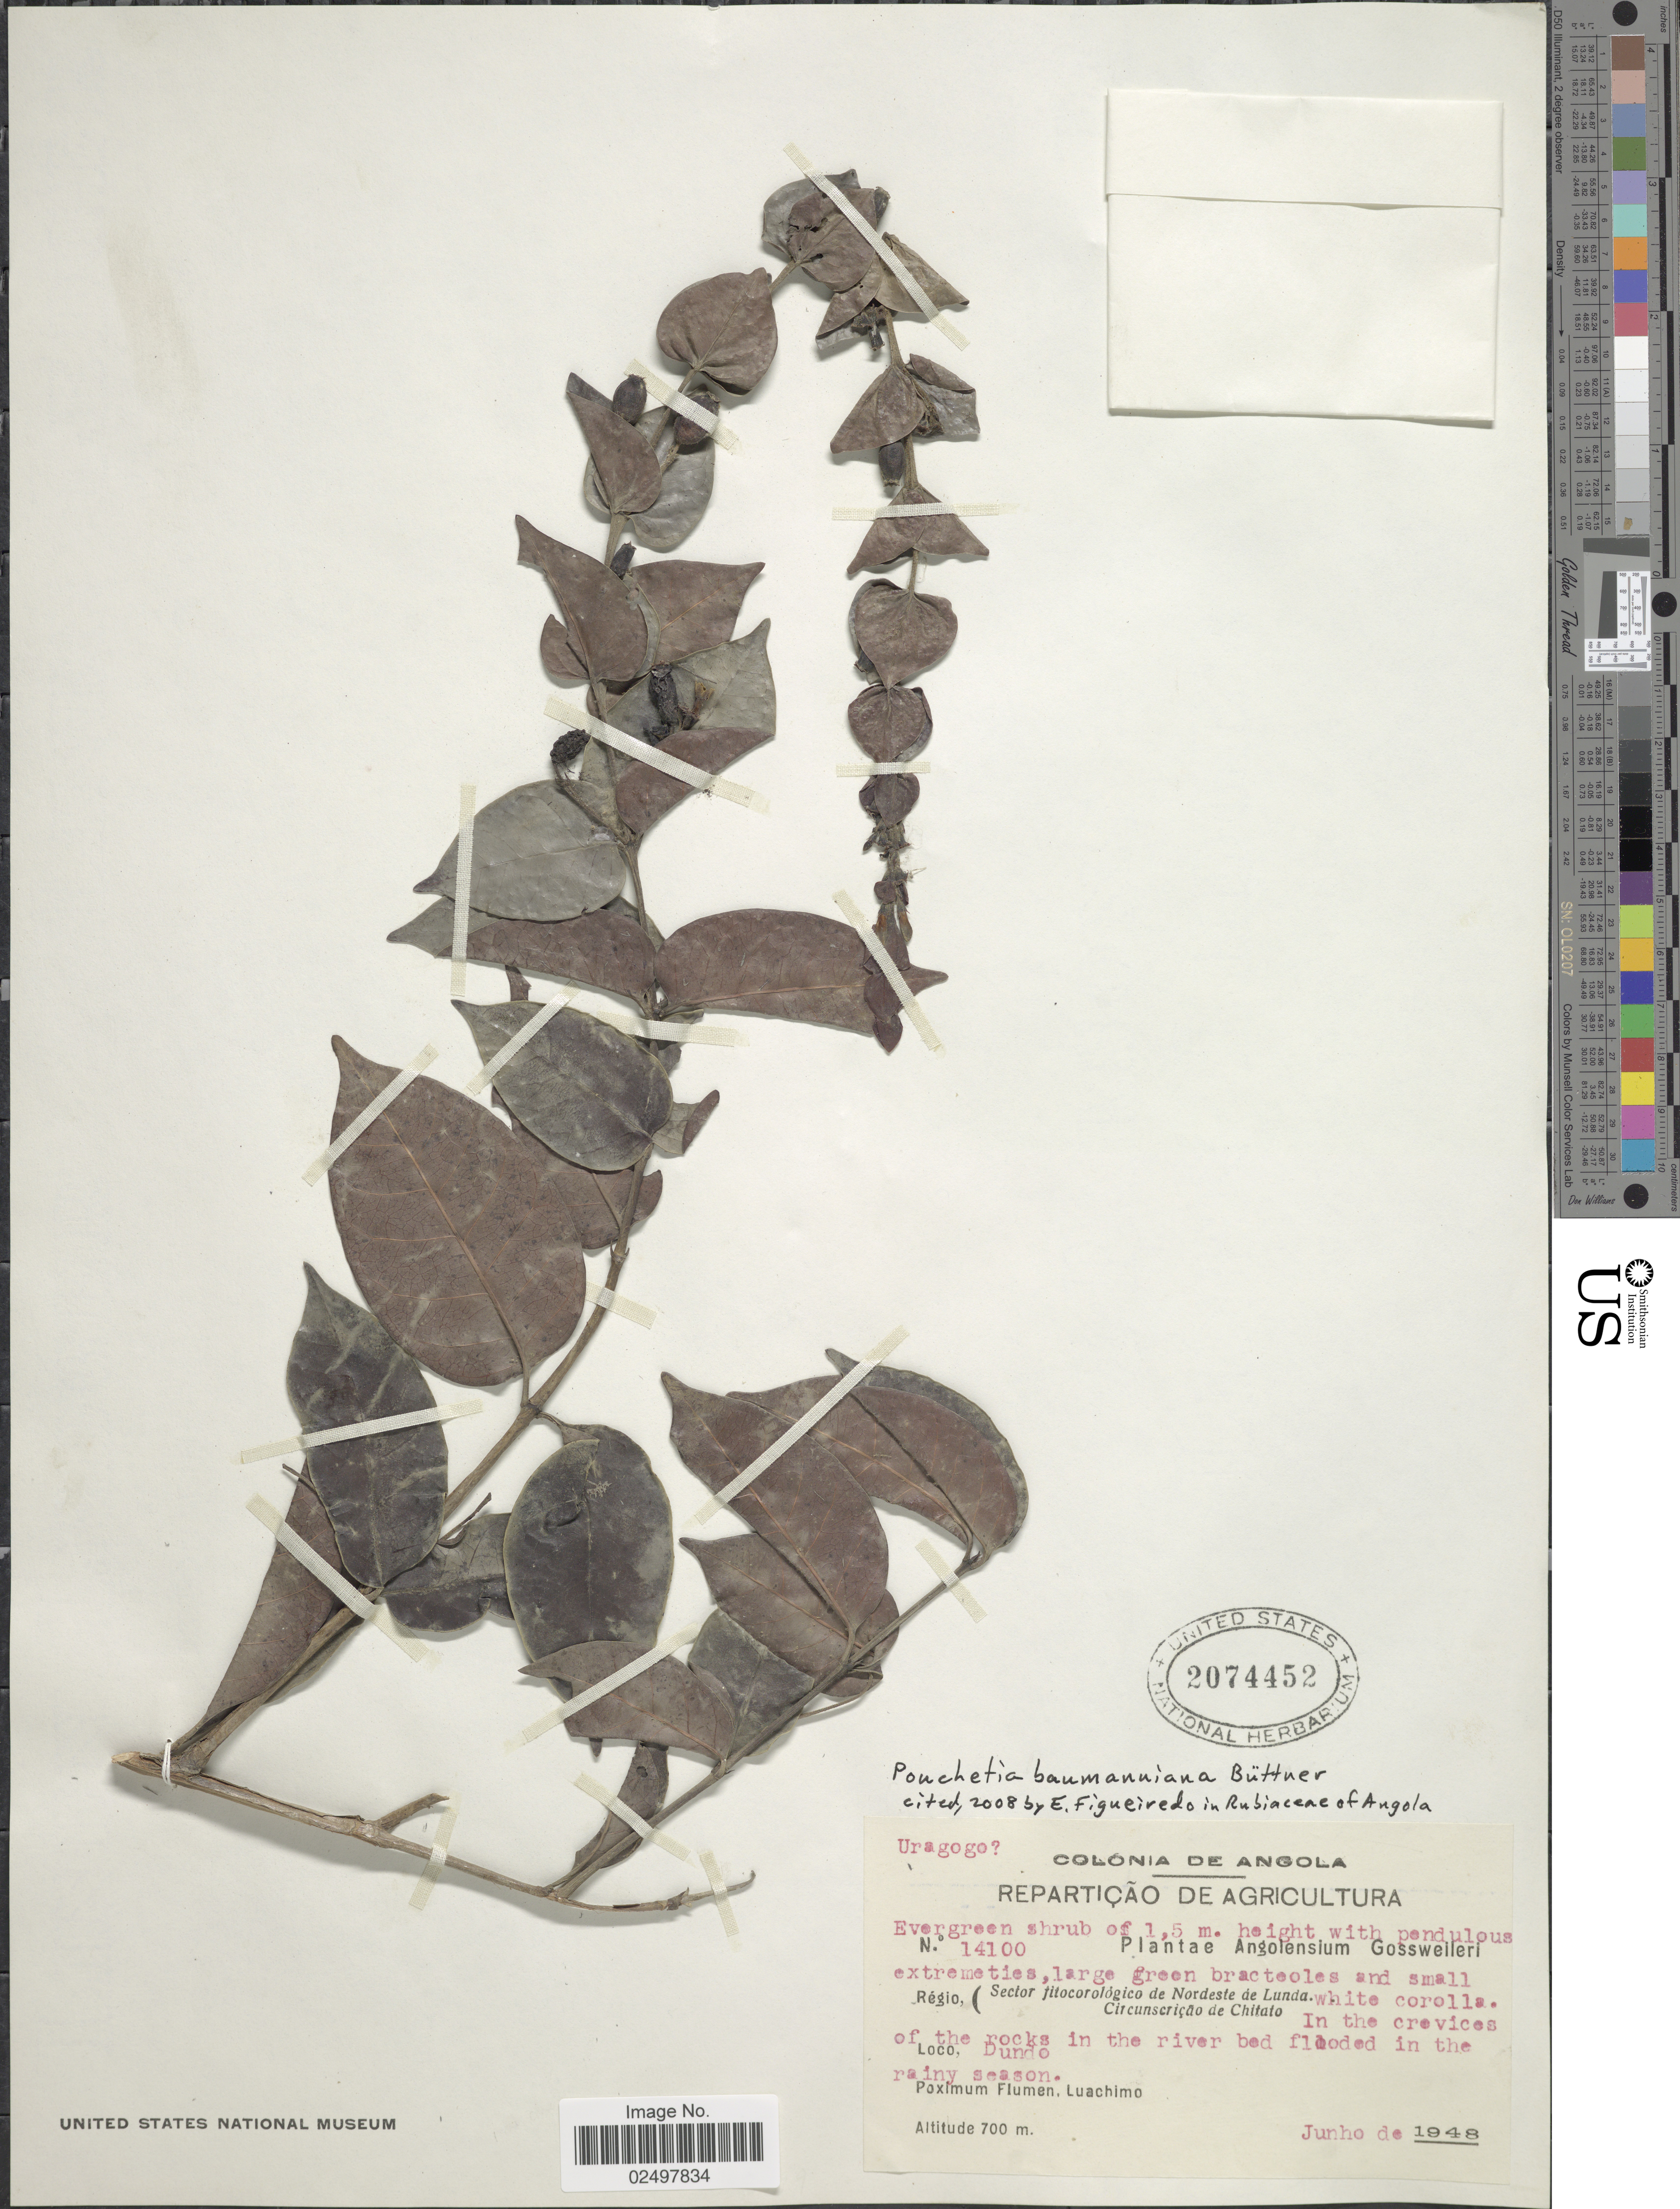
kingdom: Plantae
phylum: Tracheophyta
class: Magnoliopsida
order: Gentianales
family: Rubiaceae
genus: Pouchetia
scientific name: Pouchetia baumanniana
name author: Büttner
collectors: A. Gossweiler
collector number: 14100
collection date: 1948-06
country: Angola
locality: Colonia de Angola, Sector fitocorologico de Nordeste de Lunda, Circunsrcicao de Chitato, in the crevices of the rocks in the river bed flooded in the Loco, Dundo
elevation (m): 700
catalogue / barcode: US 2074452